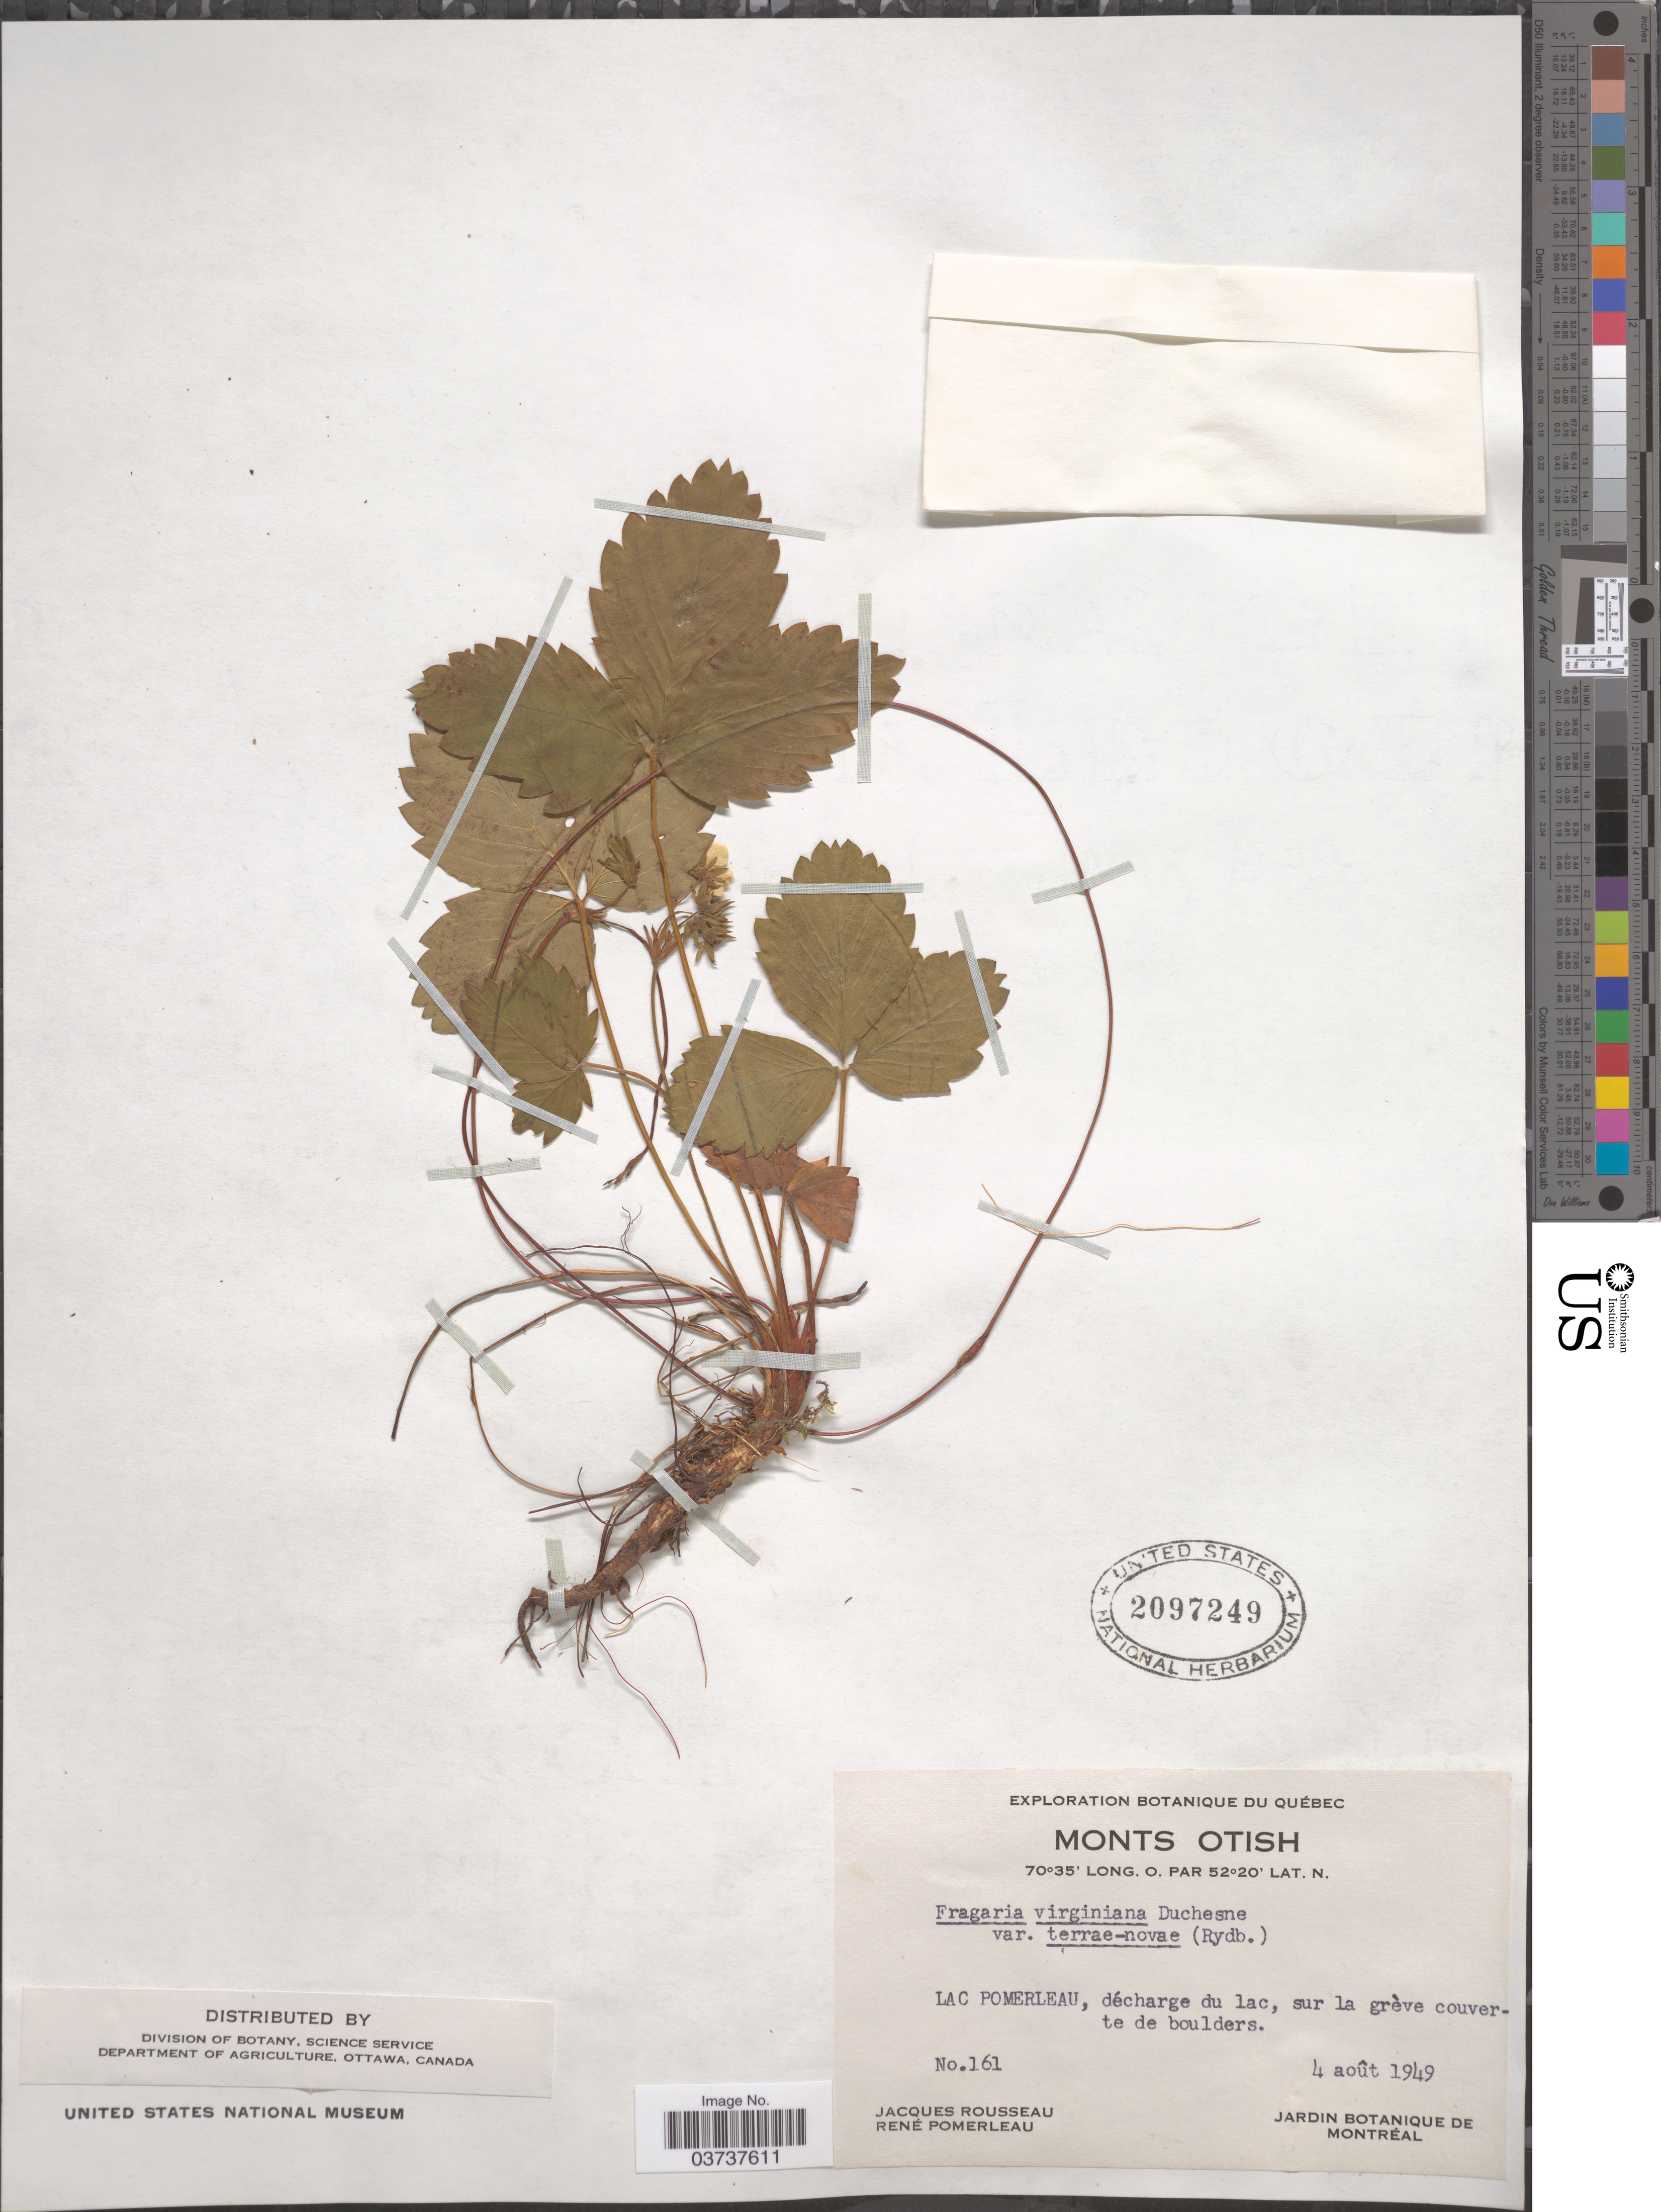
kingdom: Plantae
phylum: Tracheophyta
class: Magnoliopsida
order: Rosales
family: Rosaceae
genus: Fragaria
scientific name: Fragaria virginiana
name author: Mill.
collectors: J. Rousseau & R. Pomerleau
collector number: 161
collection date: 1949-08-04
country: Canada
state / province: Quebec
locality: Monts Otish. Lac Pomerleau, décharge du lac, sur la grève couverte de boulders.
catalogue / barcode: US 2097249